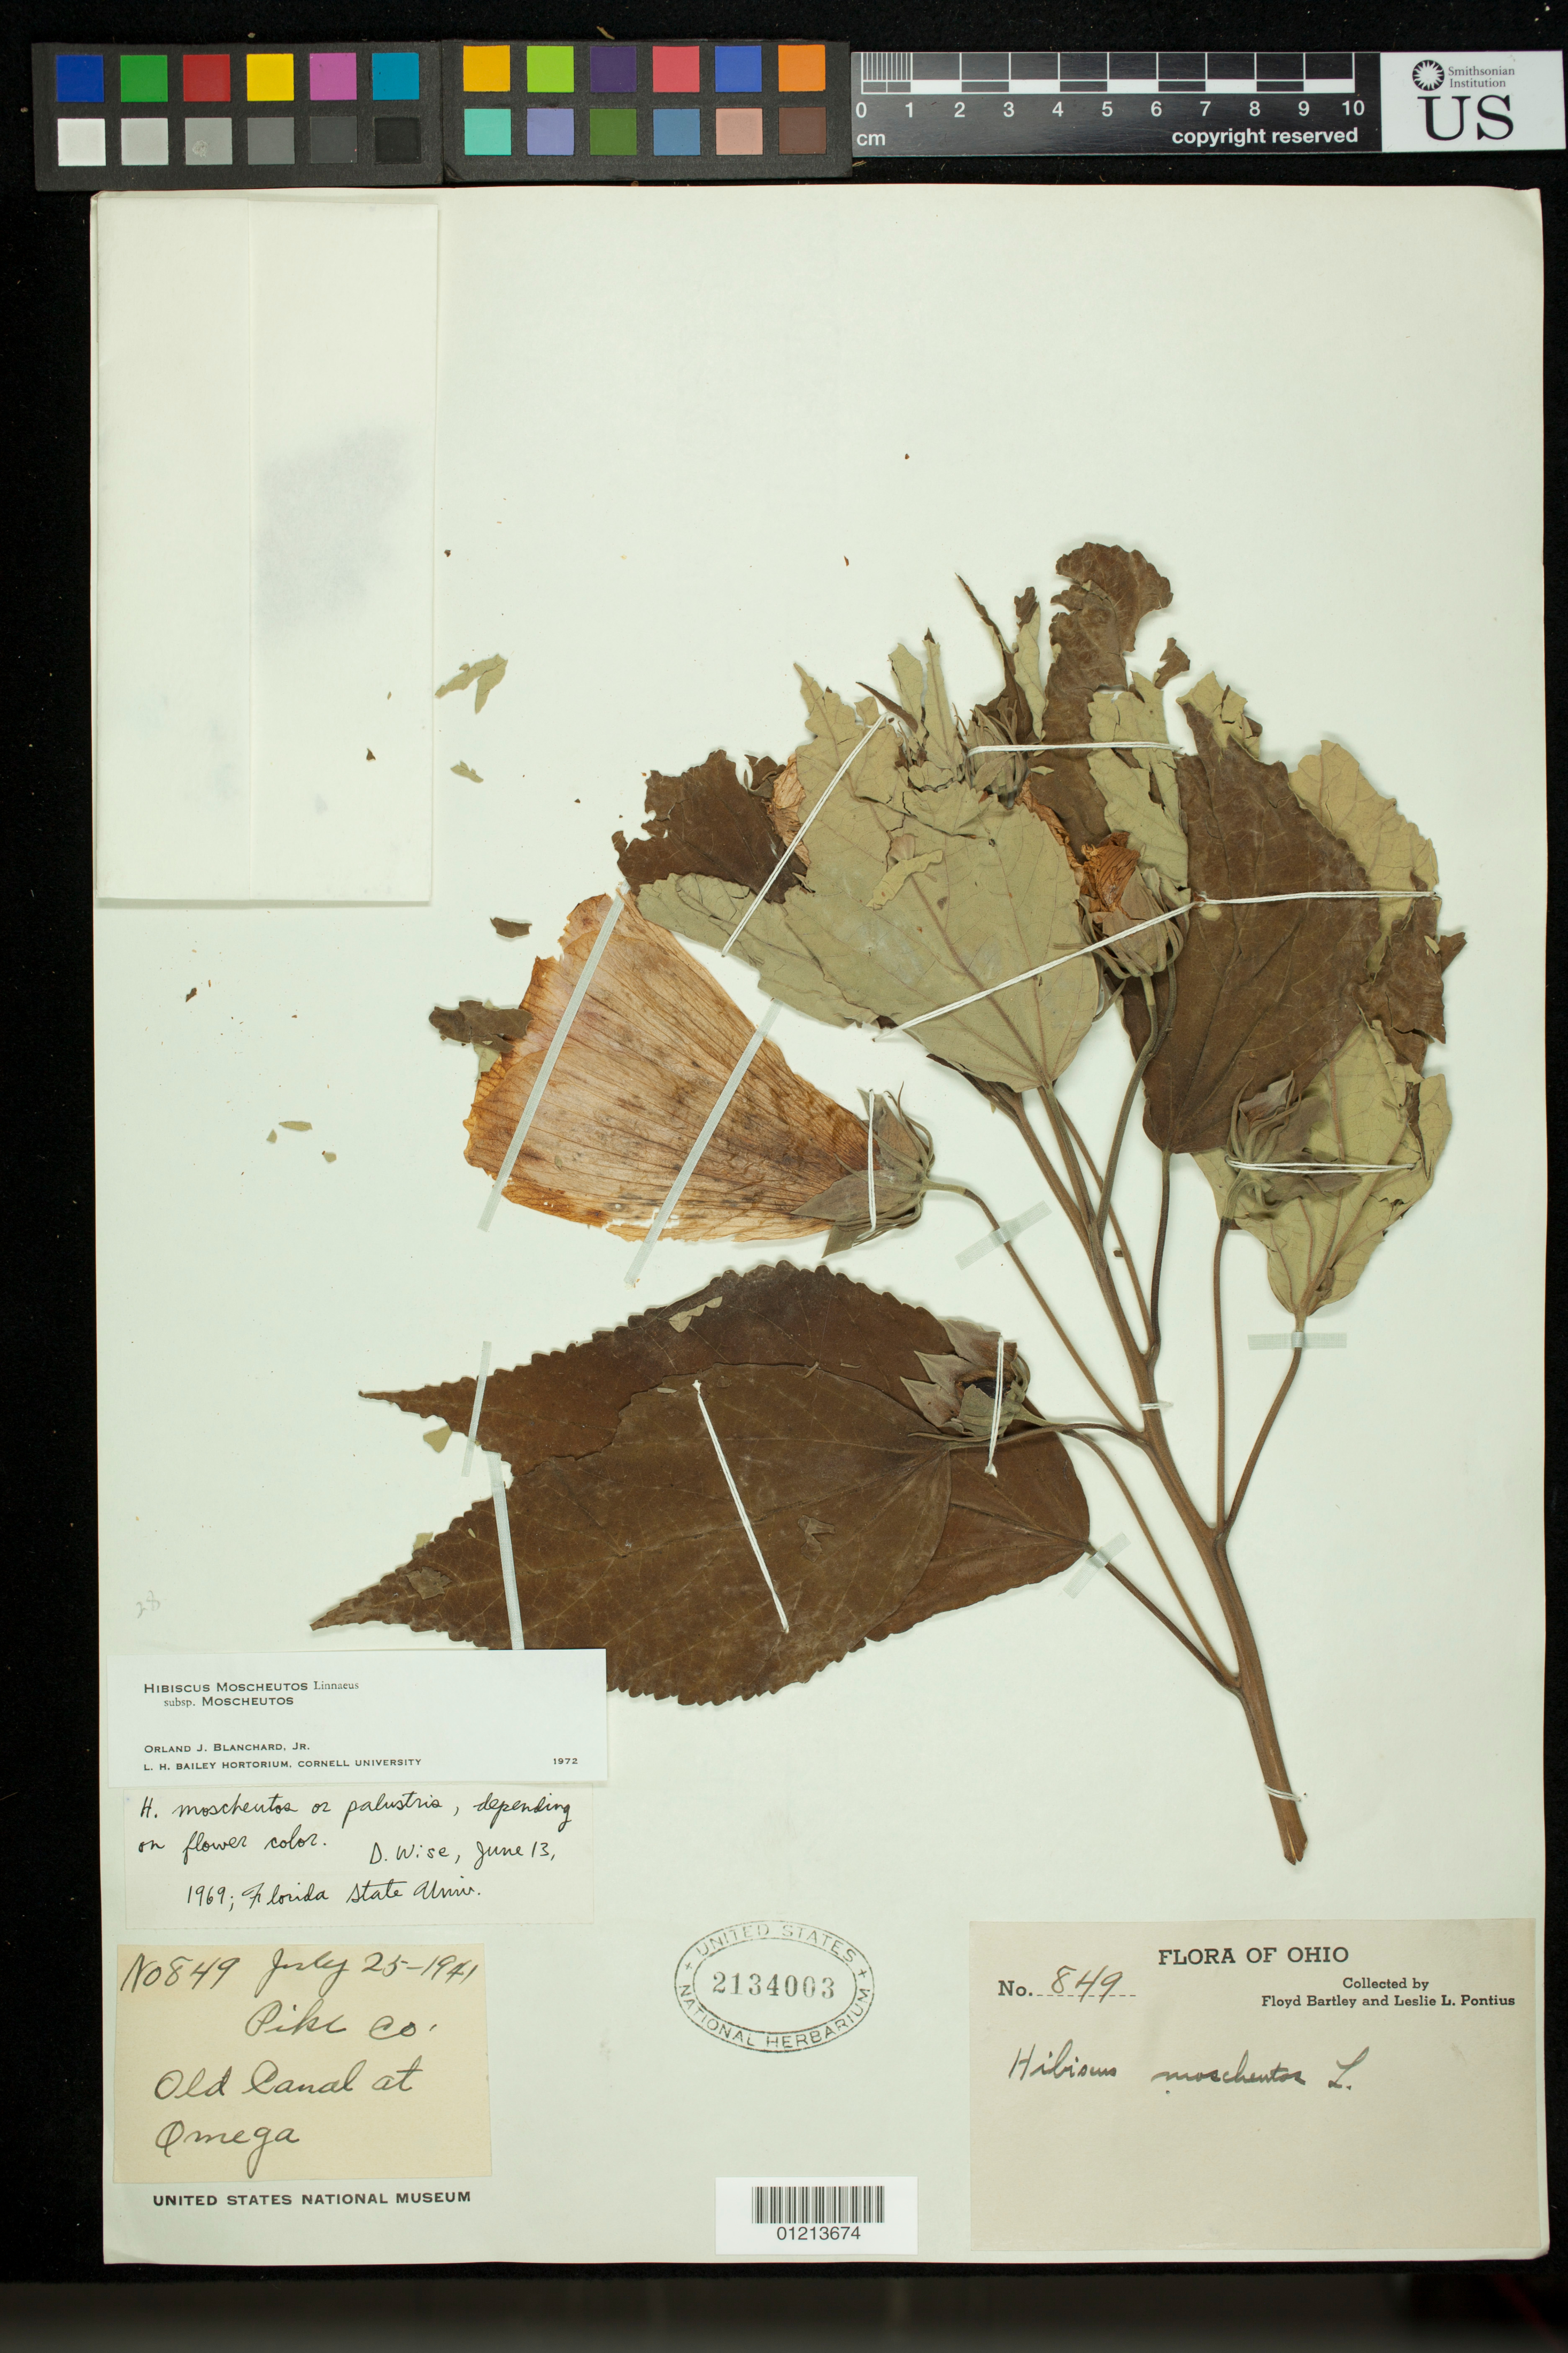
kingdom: Plantae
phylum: Tracheophyta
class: Magnoliopsida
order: Malvales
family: Malvaceae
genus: Hibiscus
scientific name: Hibiscus moscheutos subsp. lasiocarpos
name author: (Cav.) O.J. Blanch.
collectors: F. Bartley & L. L. Pontious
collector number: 849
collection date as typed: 25 Jul 1941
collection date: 1941-07-25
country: United States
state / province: Ohio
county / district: Pike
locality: Pike Co., Old Canal at Omega.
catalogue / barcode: US 2134003